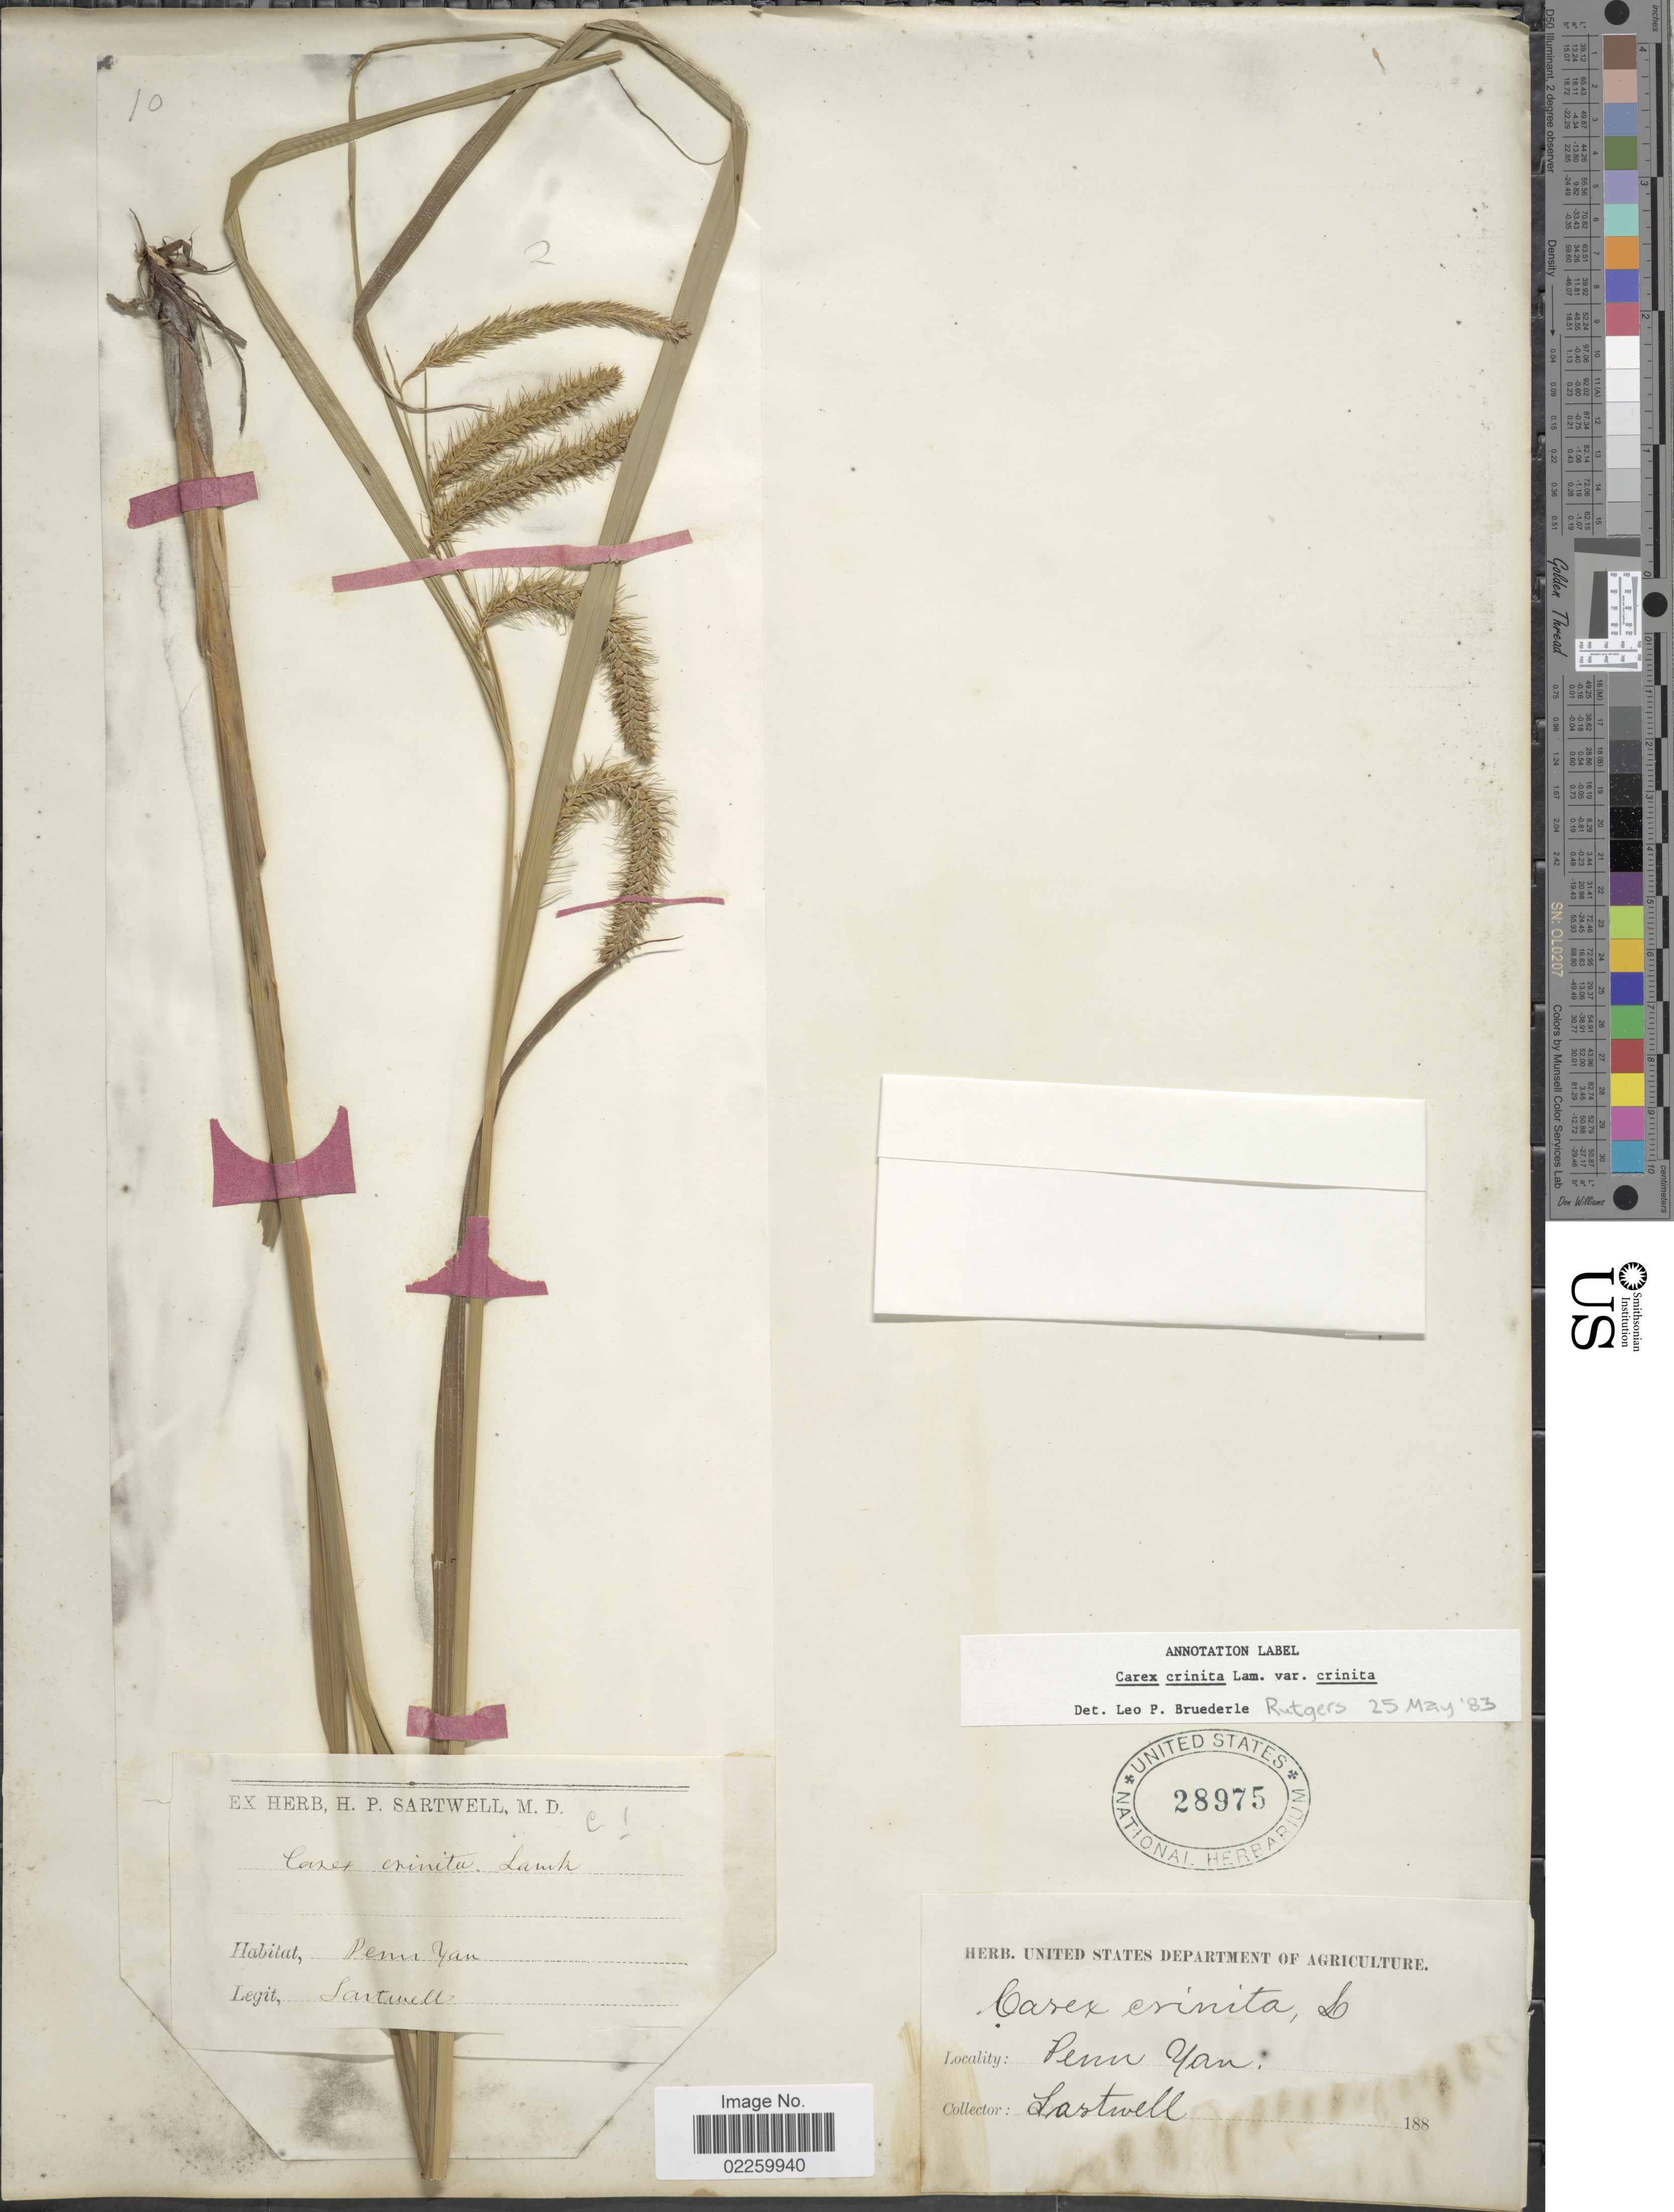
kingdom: Plantae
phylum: Tracheophyta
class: Liliopsida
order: Poales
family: Cyperaceae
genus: Carex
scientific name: Carex crinita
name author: Lam.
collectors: Sartwell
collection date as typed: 188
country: United States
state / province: New York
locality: Penn Yan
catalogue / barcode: US 28975